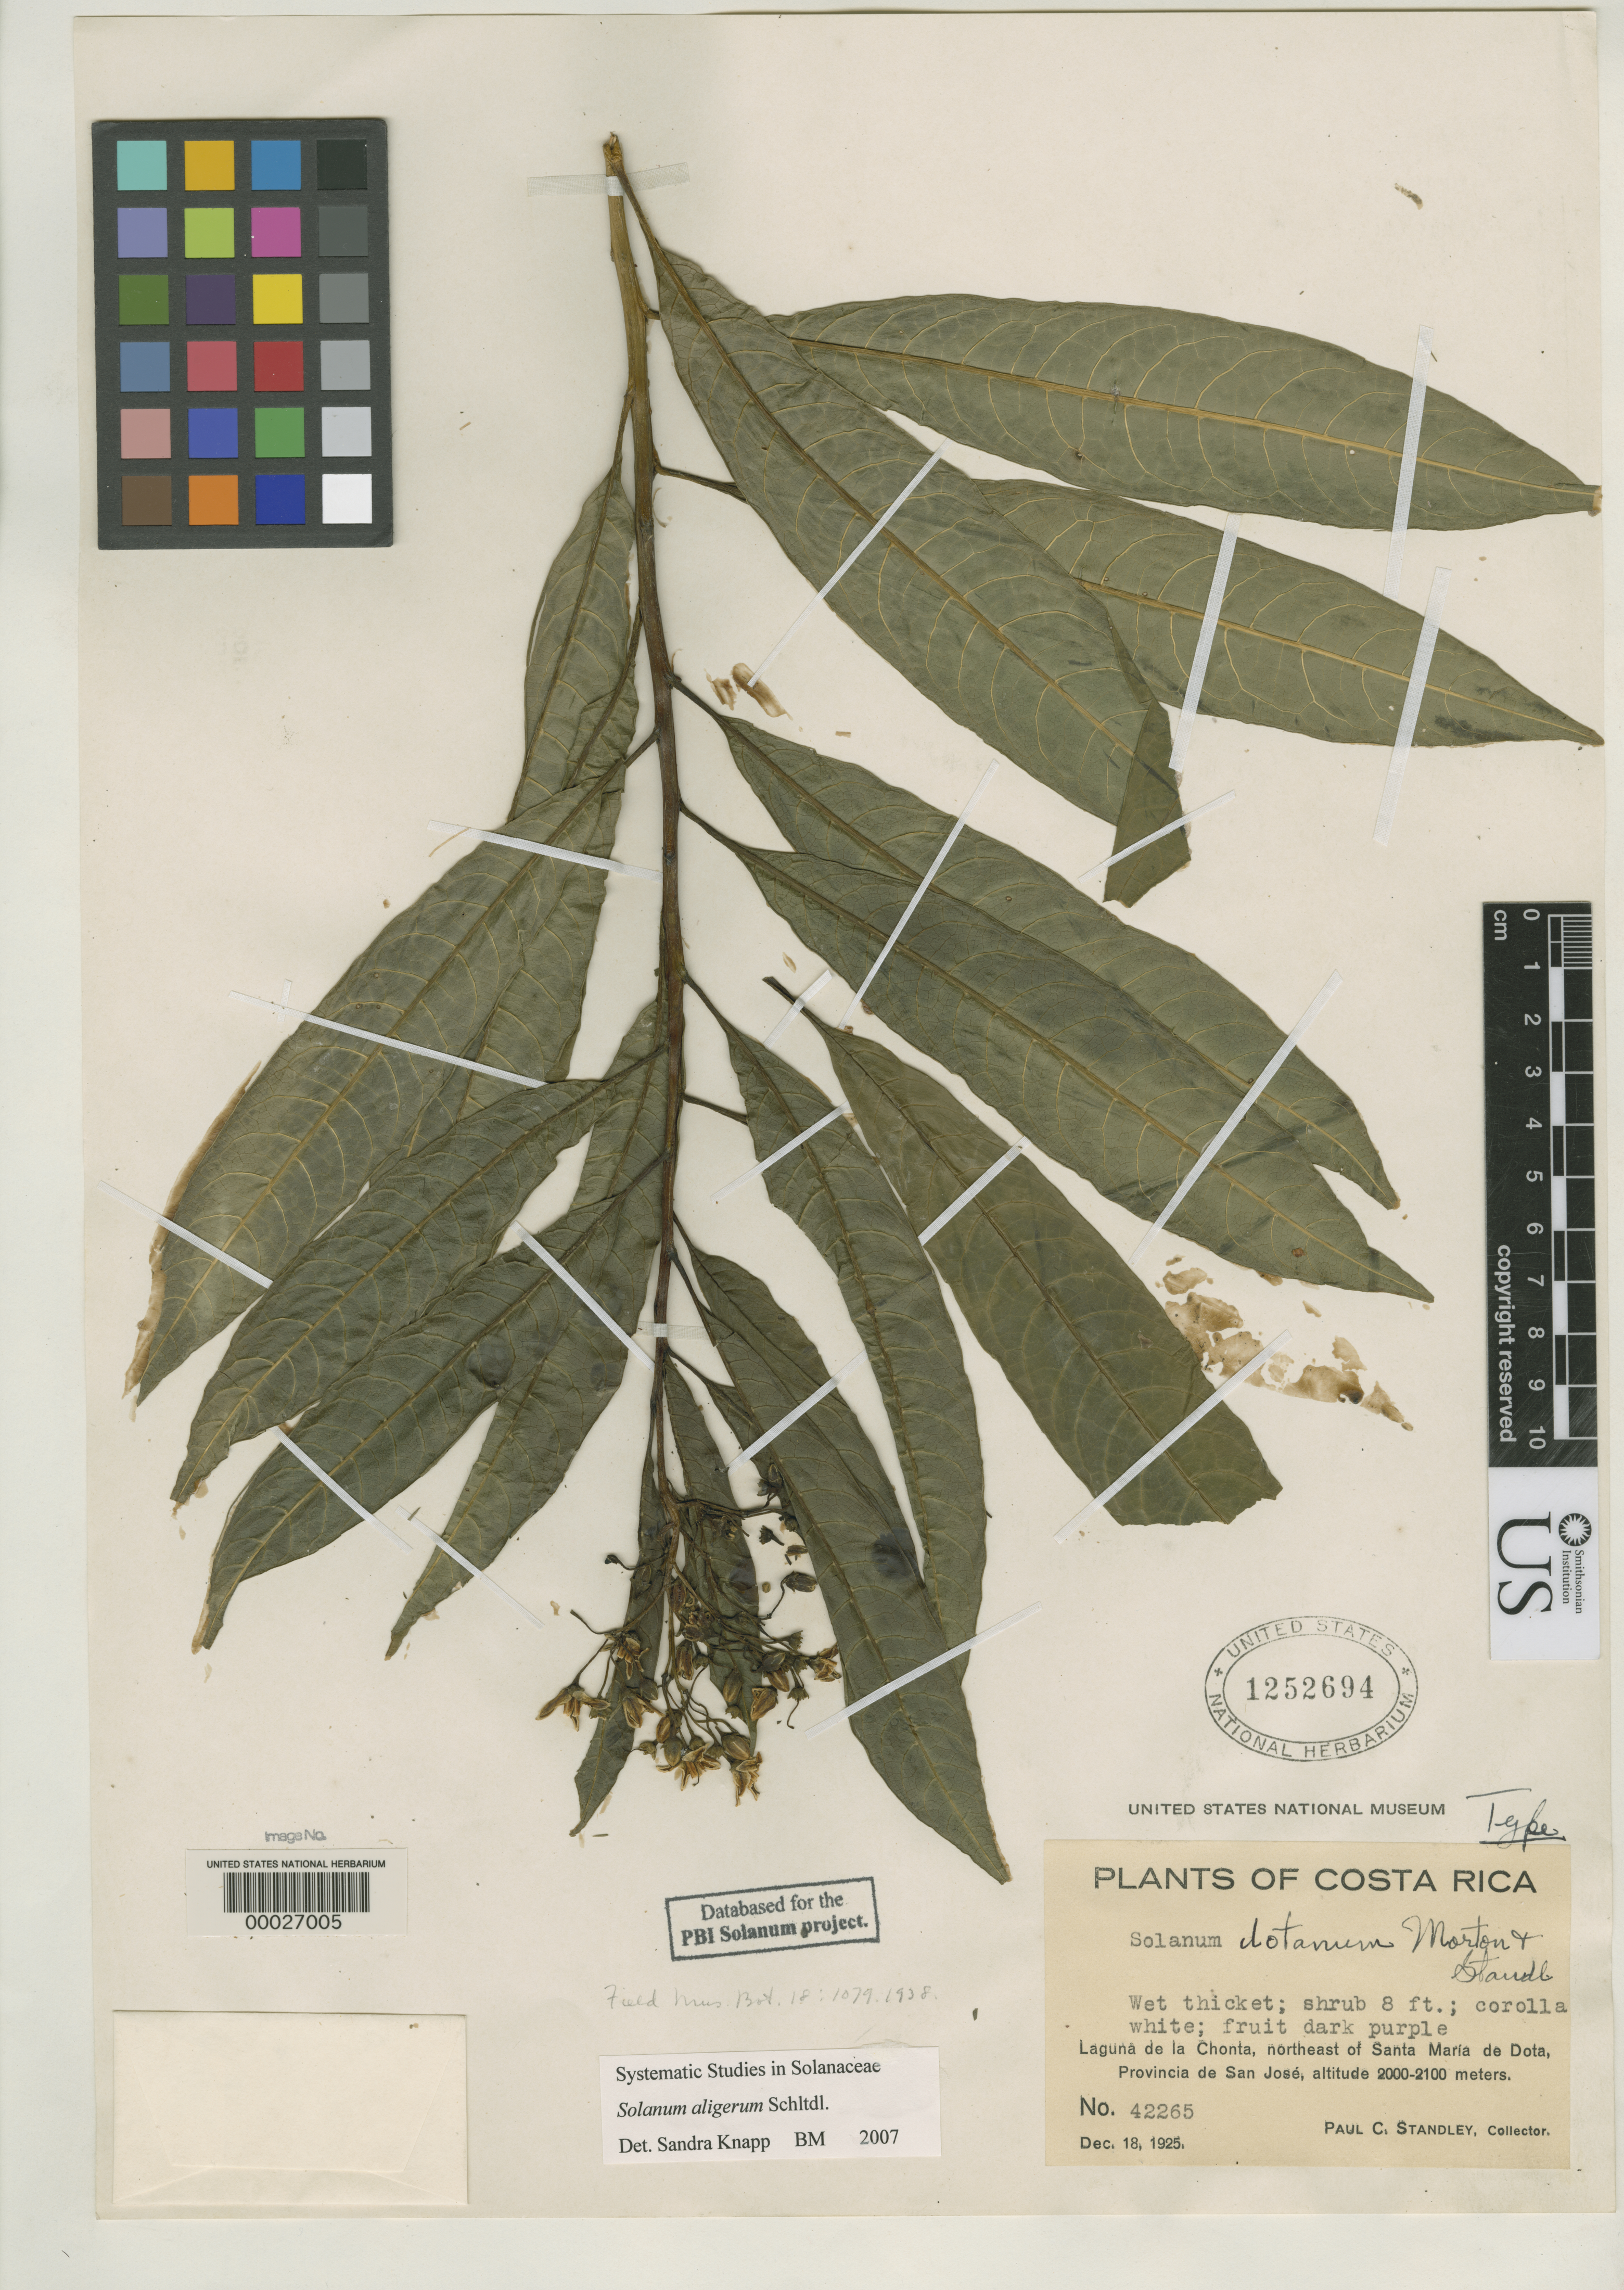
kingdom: Plantae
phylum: Tracheophyta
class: Magnoliopsida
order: Solanales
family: Solanaceae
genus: Solanum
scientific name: Solanum dotanum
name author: C.V. Morton & Standl.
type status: Holotype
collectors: P. C. Standley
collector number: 42265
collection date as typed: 18 Dec 1925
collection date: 1925-12-18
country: Costa Rica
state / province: San José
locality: Laguna de la Chonta, NE of Santa Maria de Dota.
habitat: Wet thicket.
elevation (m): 2000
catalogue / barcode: US 1252694